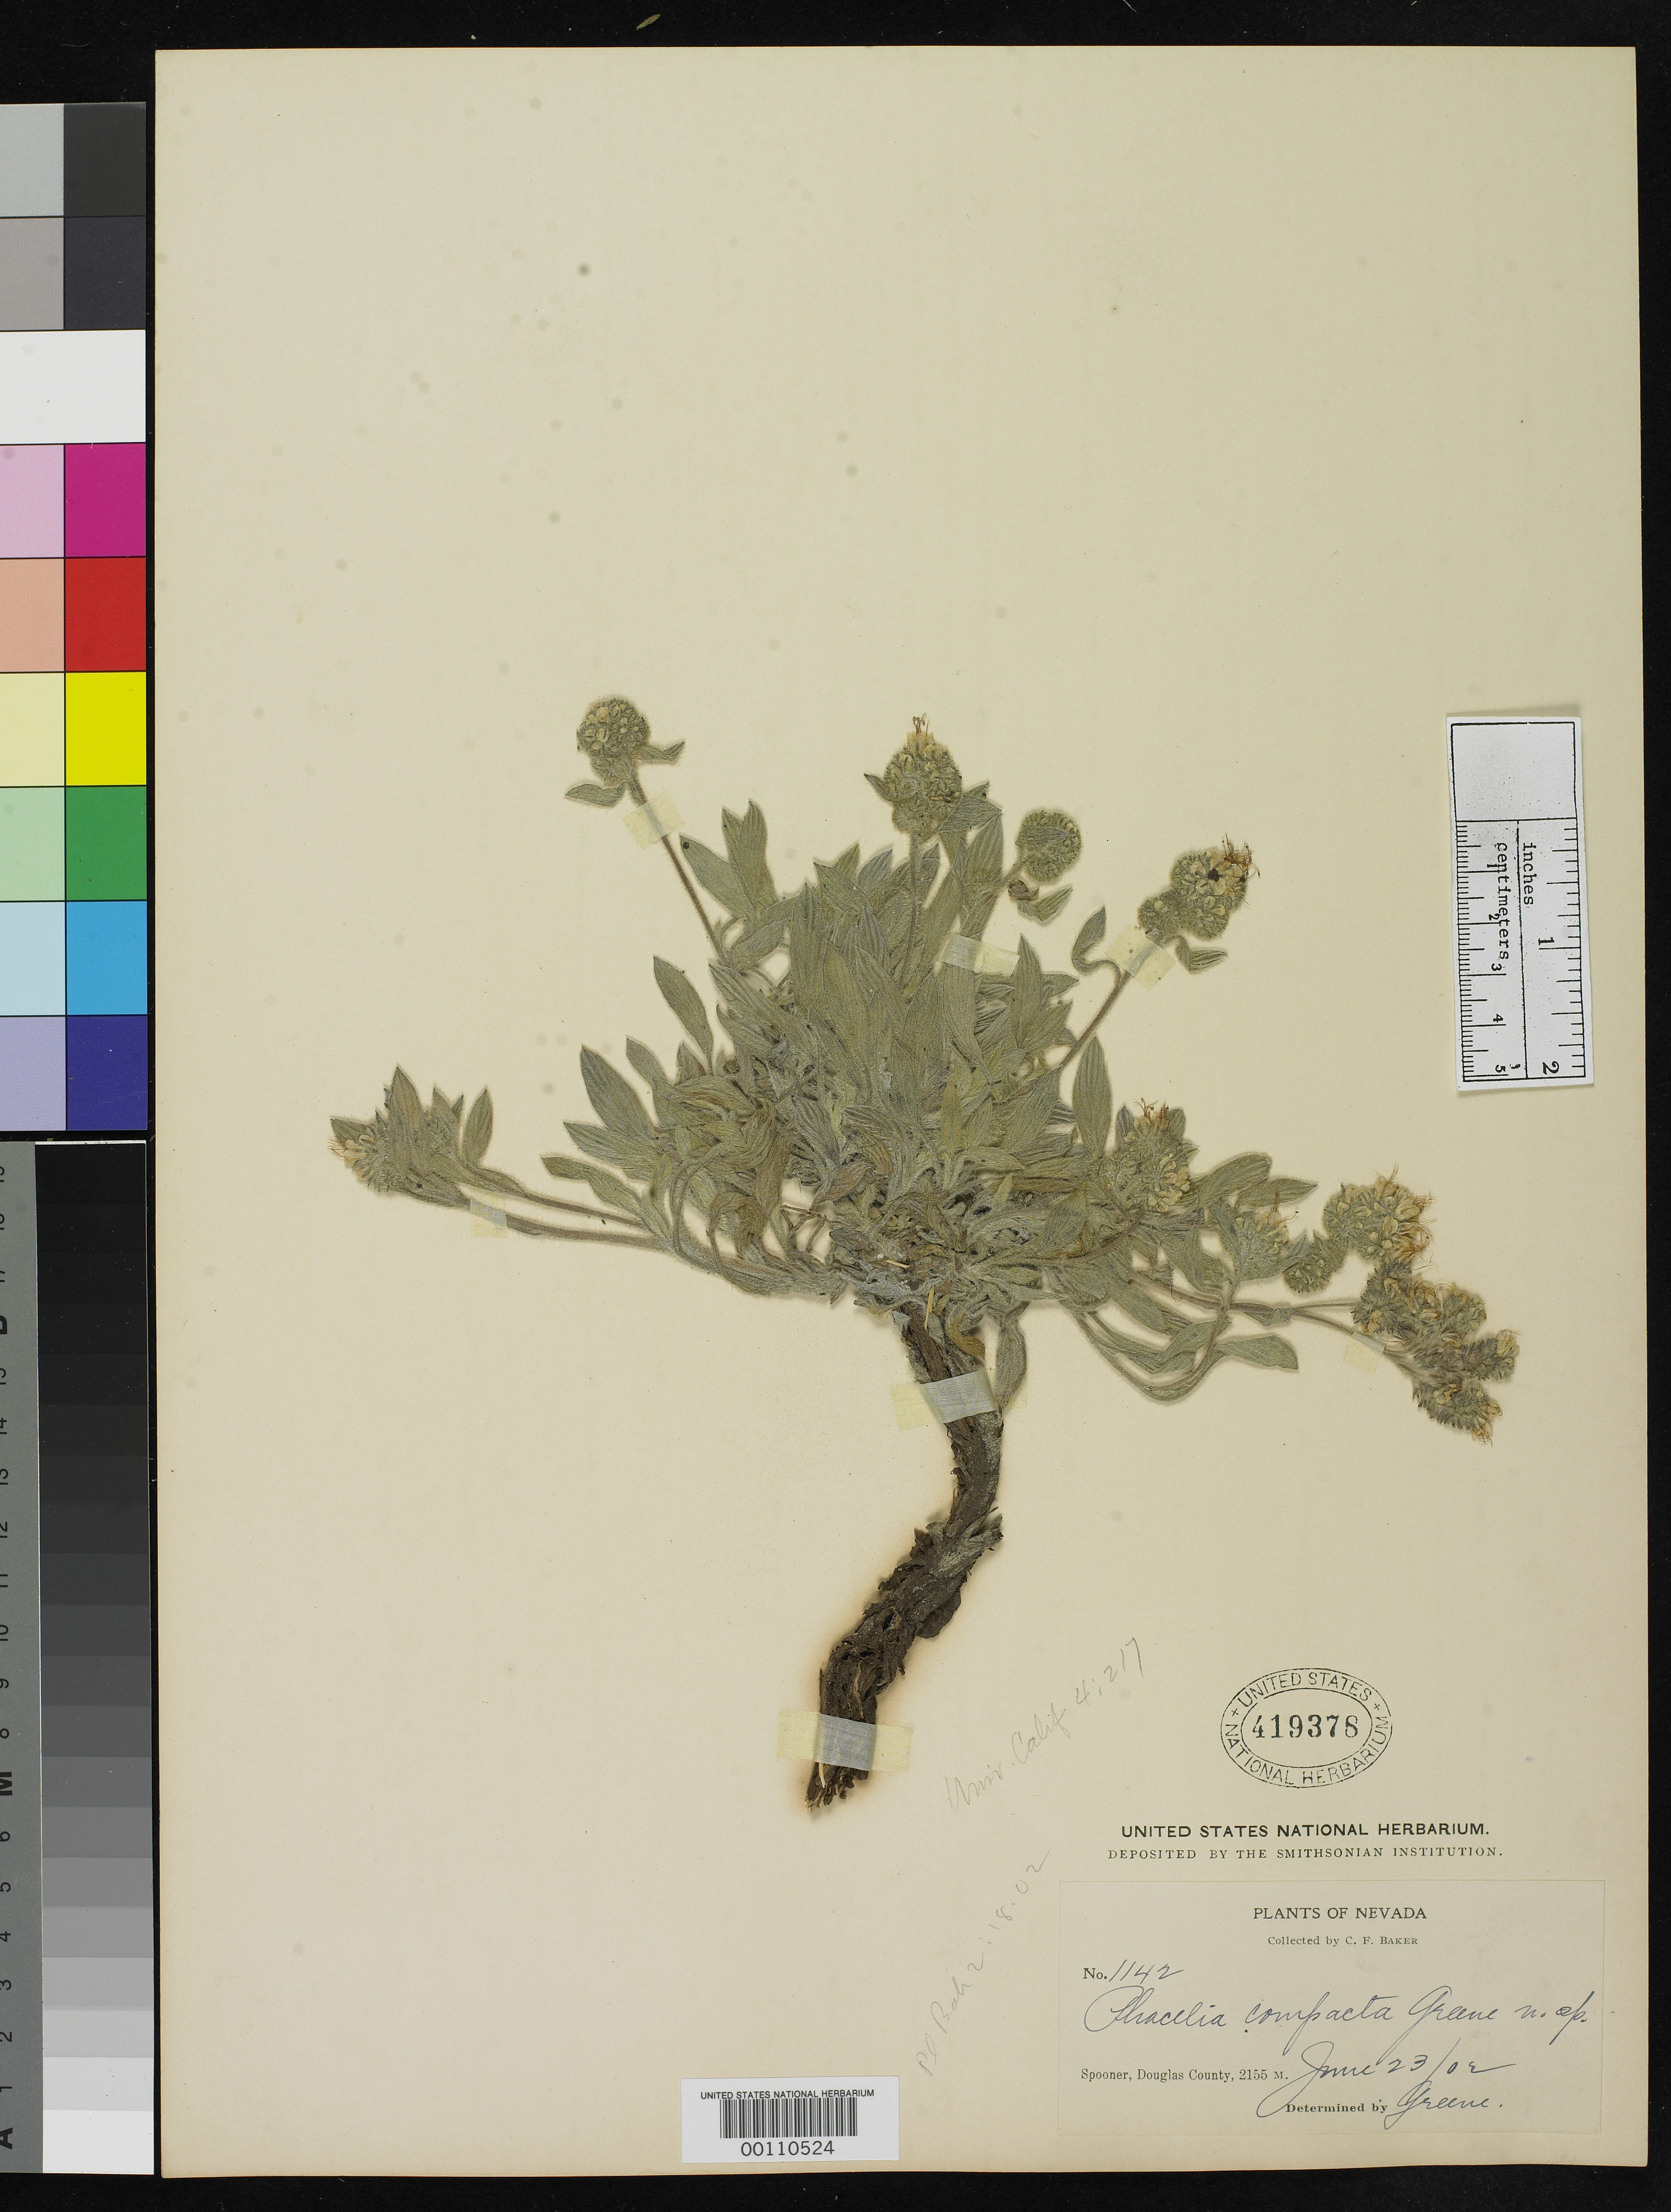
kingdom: Plantae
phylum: Tracheophyta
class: Magnoliopsida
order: Boraginales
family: Hydrophyllaceae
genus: Phacelia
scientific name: Phacelia compacta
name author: Greene in C.F. Baker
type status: Type Fragment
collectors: C. F. Baker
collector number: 1142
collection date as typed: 23 Jun 1902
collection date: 1902-06-23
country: United States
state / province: Nevada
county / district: Douglas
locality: Spooner.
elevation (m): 2155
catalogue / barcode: US 419378